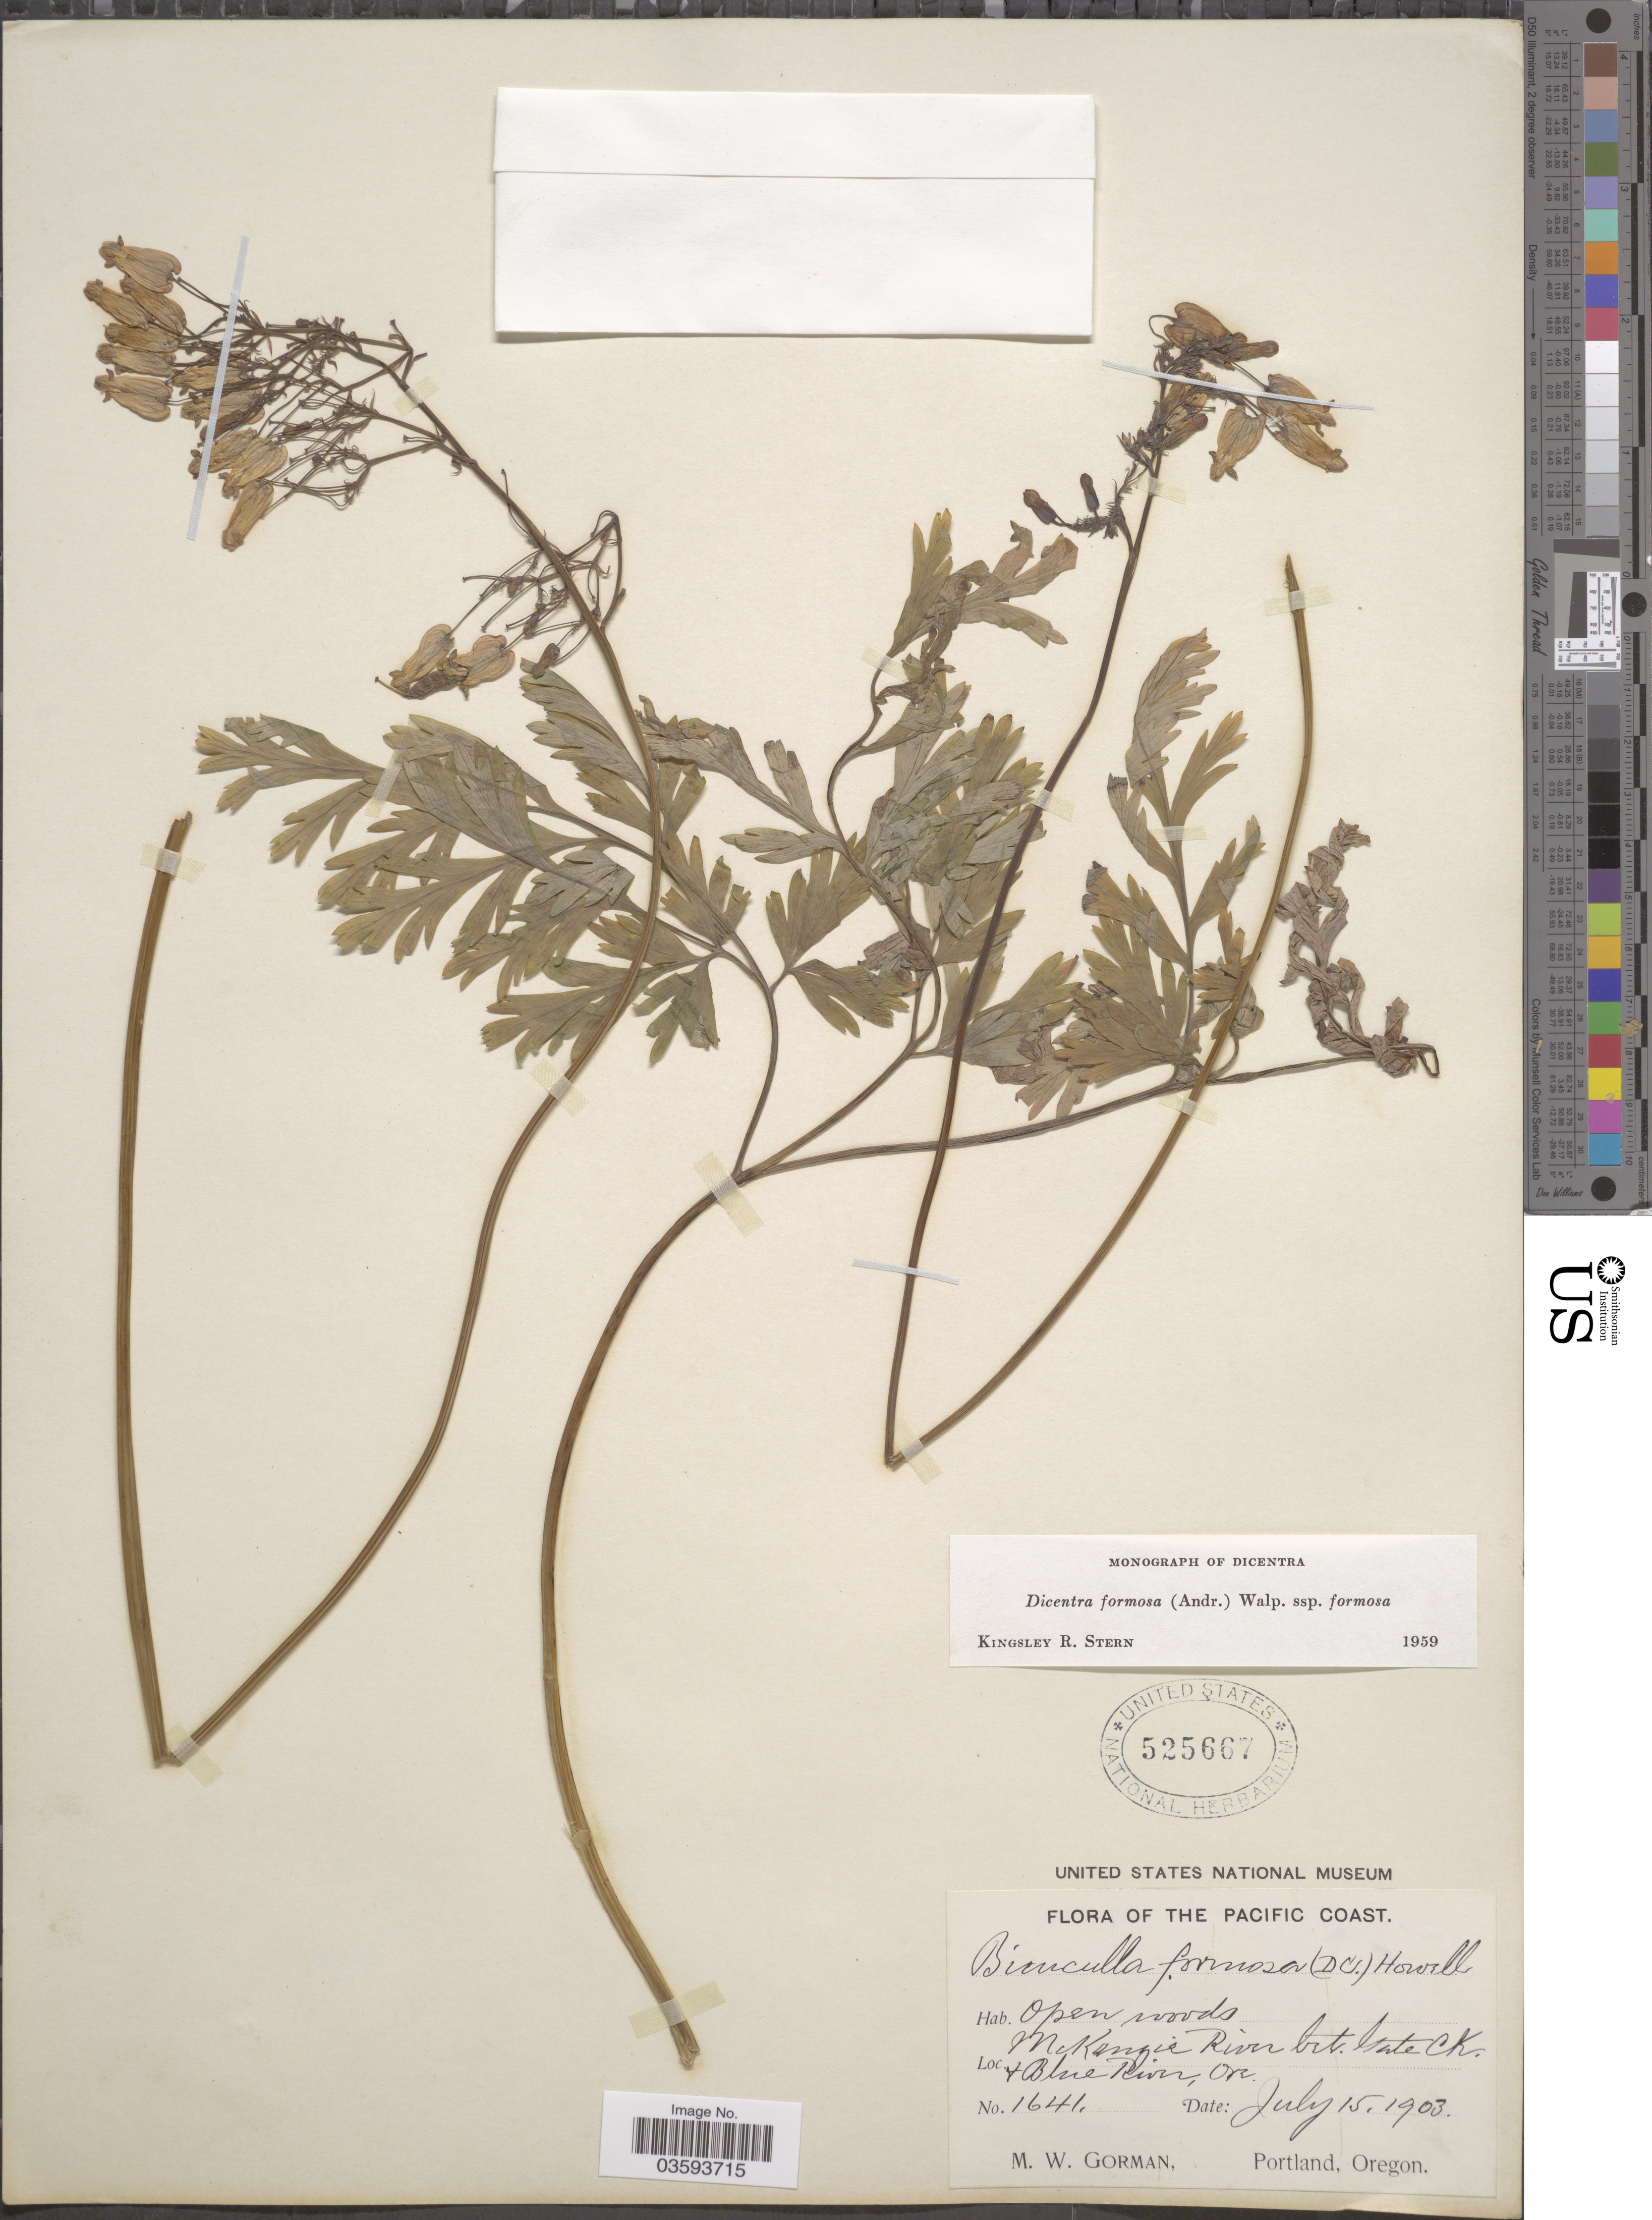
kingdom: Plantae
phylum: Tracheophyta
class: Magnoliopsida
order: Ranunculales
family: Papaveraceae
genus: Dicentra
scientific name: Dicentra formosa subsp. formosa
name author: (Haw.) Walp.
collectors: M. W. Gorman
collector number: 1641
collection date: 1903-07-15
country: United States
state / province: Oregon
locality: The Pacific Coast. McKenzie River bet. Gate Ck. & Blue River.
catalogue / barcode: US 525667